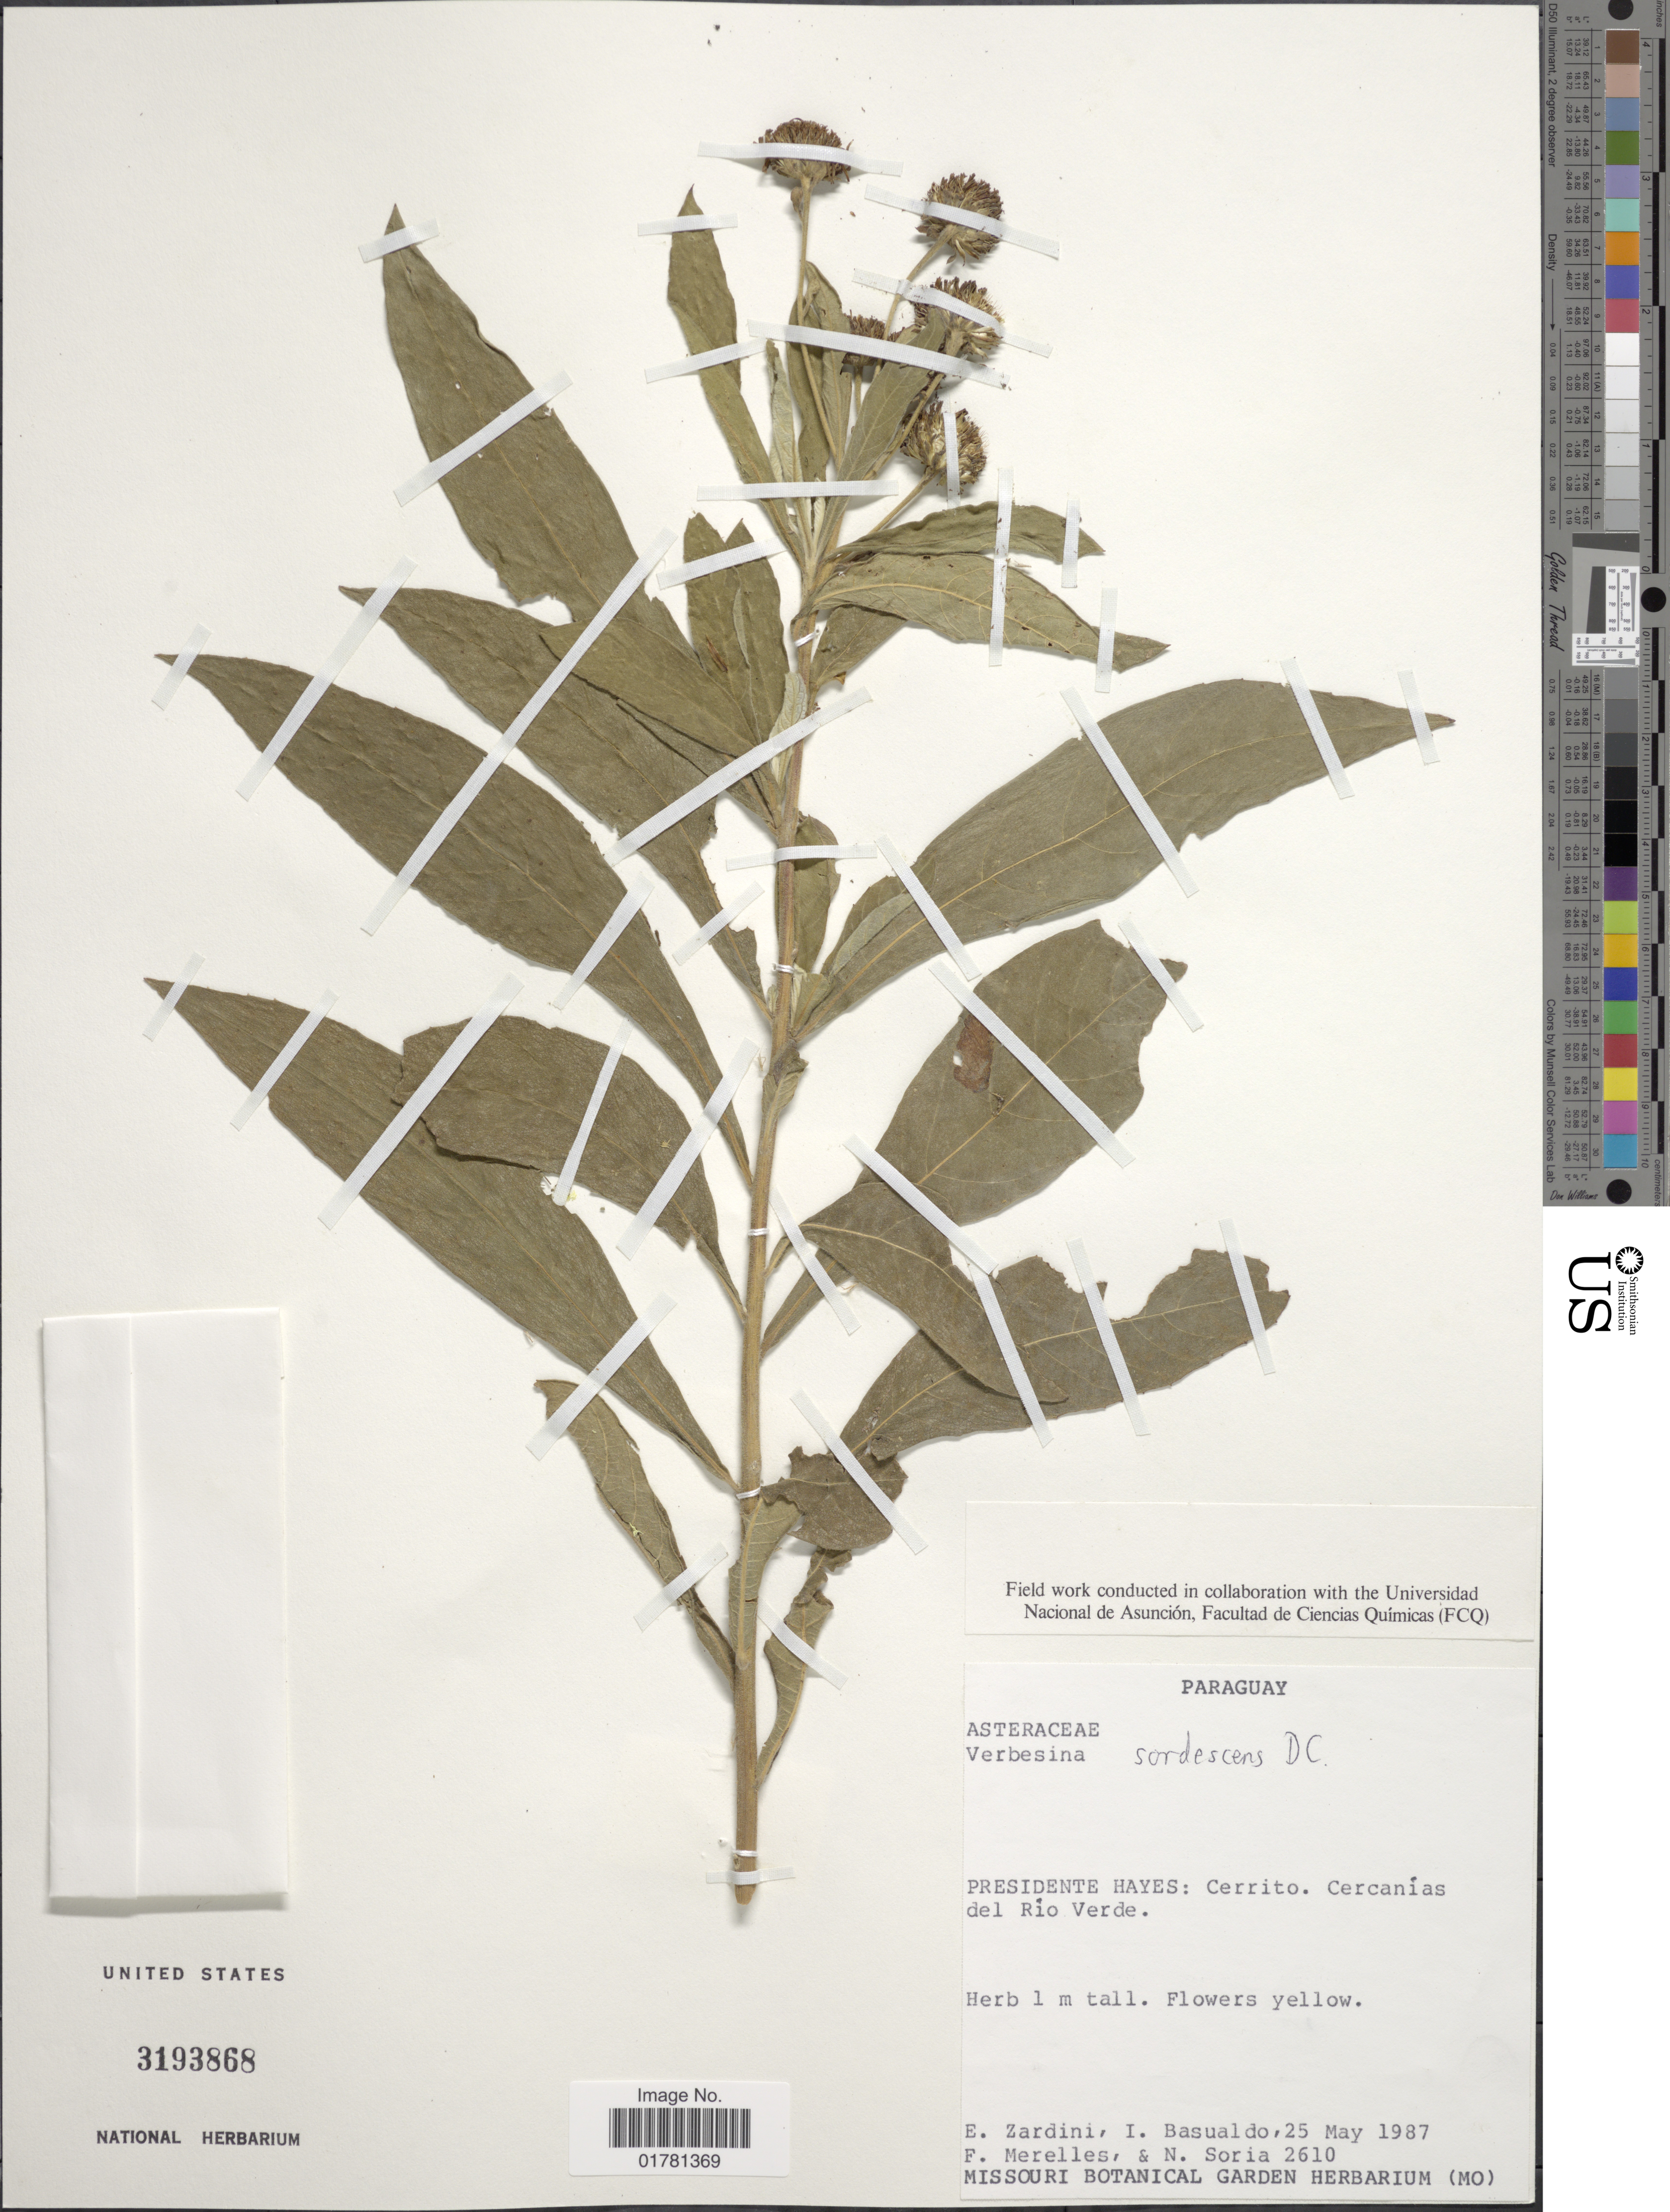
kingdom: Plantae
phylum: Tracheophyta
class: Magnoliopsida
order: Asterales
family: Asteraceae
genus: Verbesina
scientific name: Verbesina sordescens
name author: DC.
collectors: E. M. Zardini, I. Basualdo, F. Merelles & N. Soria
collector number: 2610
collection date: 1987-05-25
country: Paraguay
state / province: Presidente Hayes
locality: Cerrito. Cercanías del Rio Verde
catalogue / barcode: US 3193868